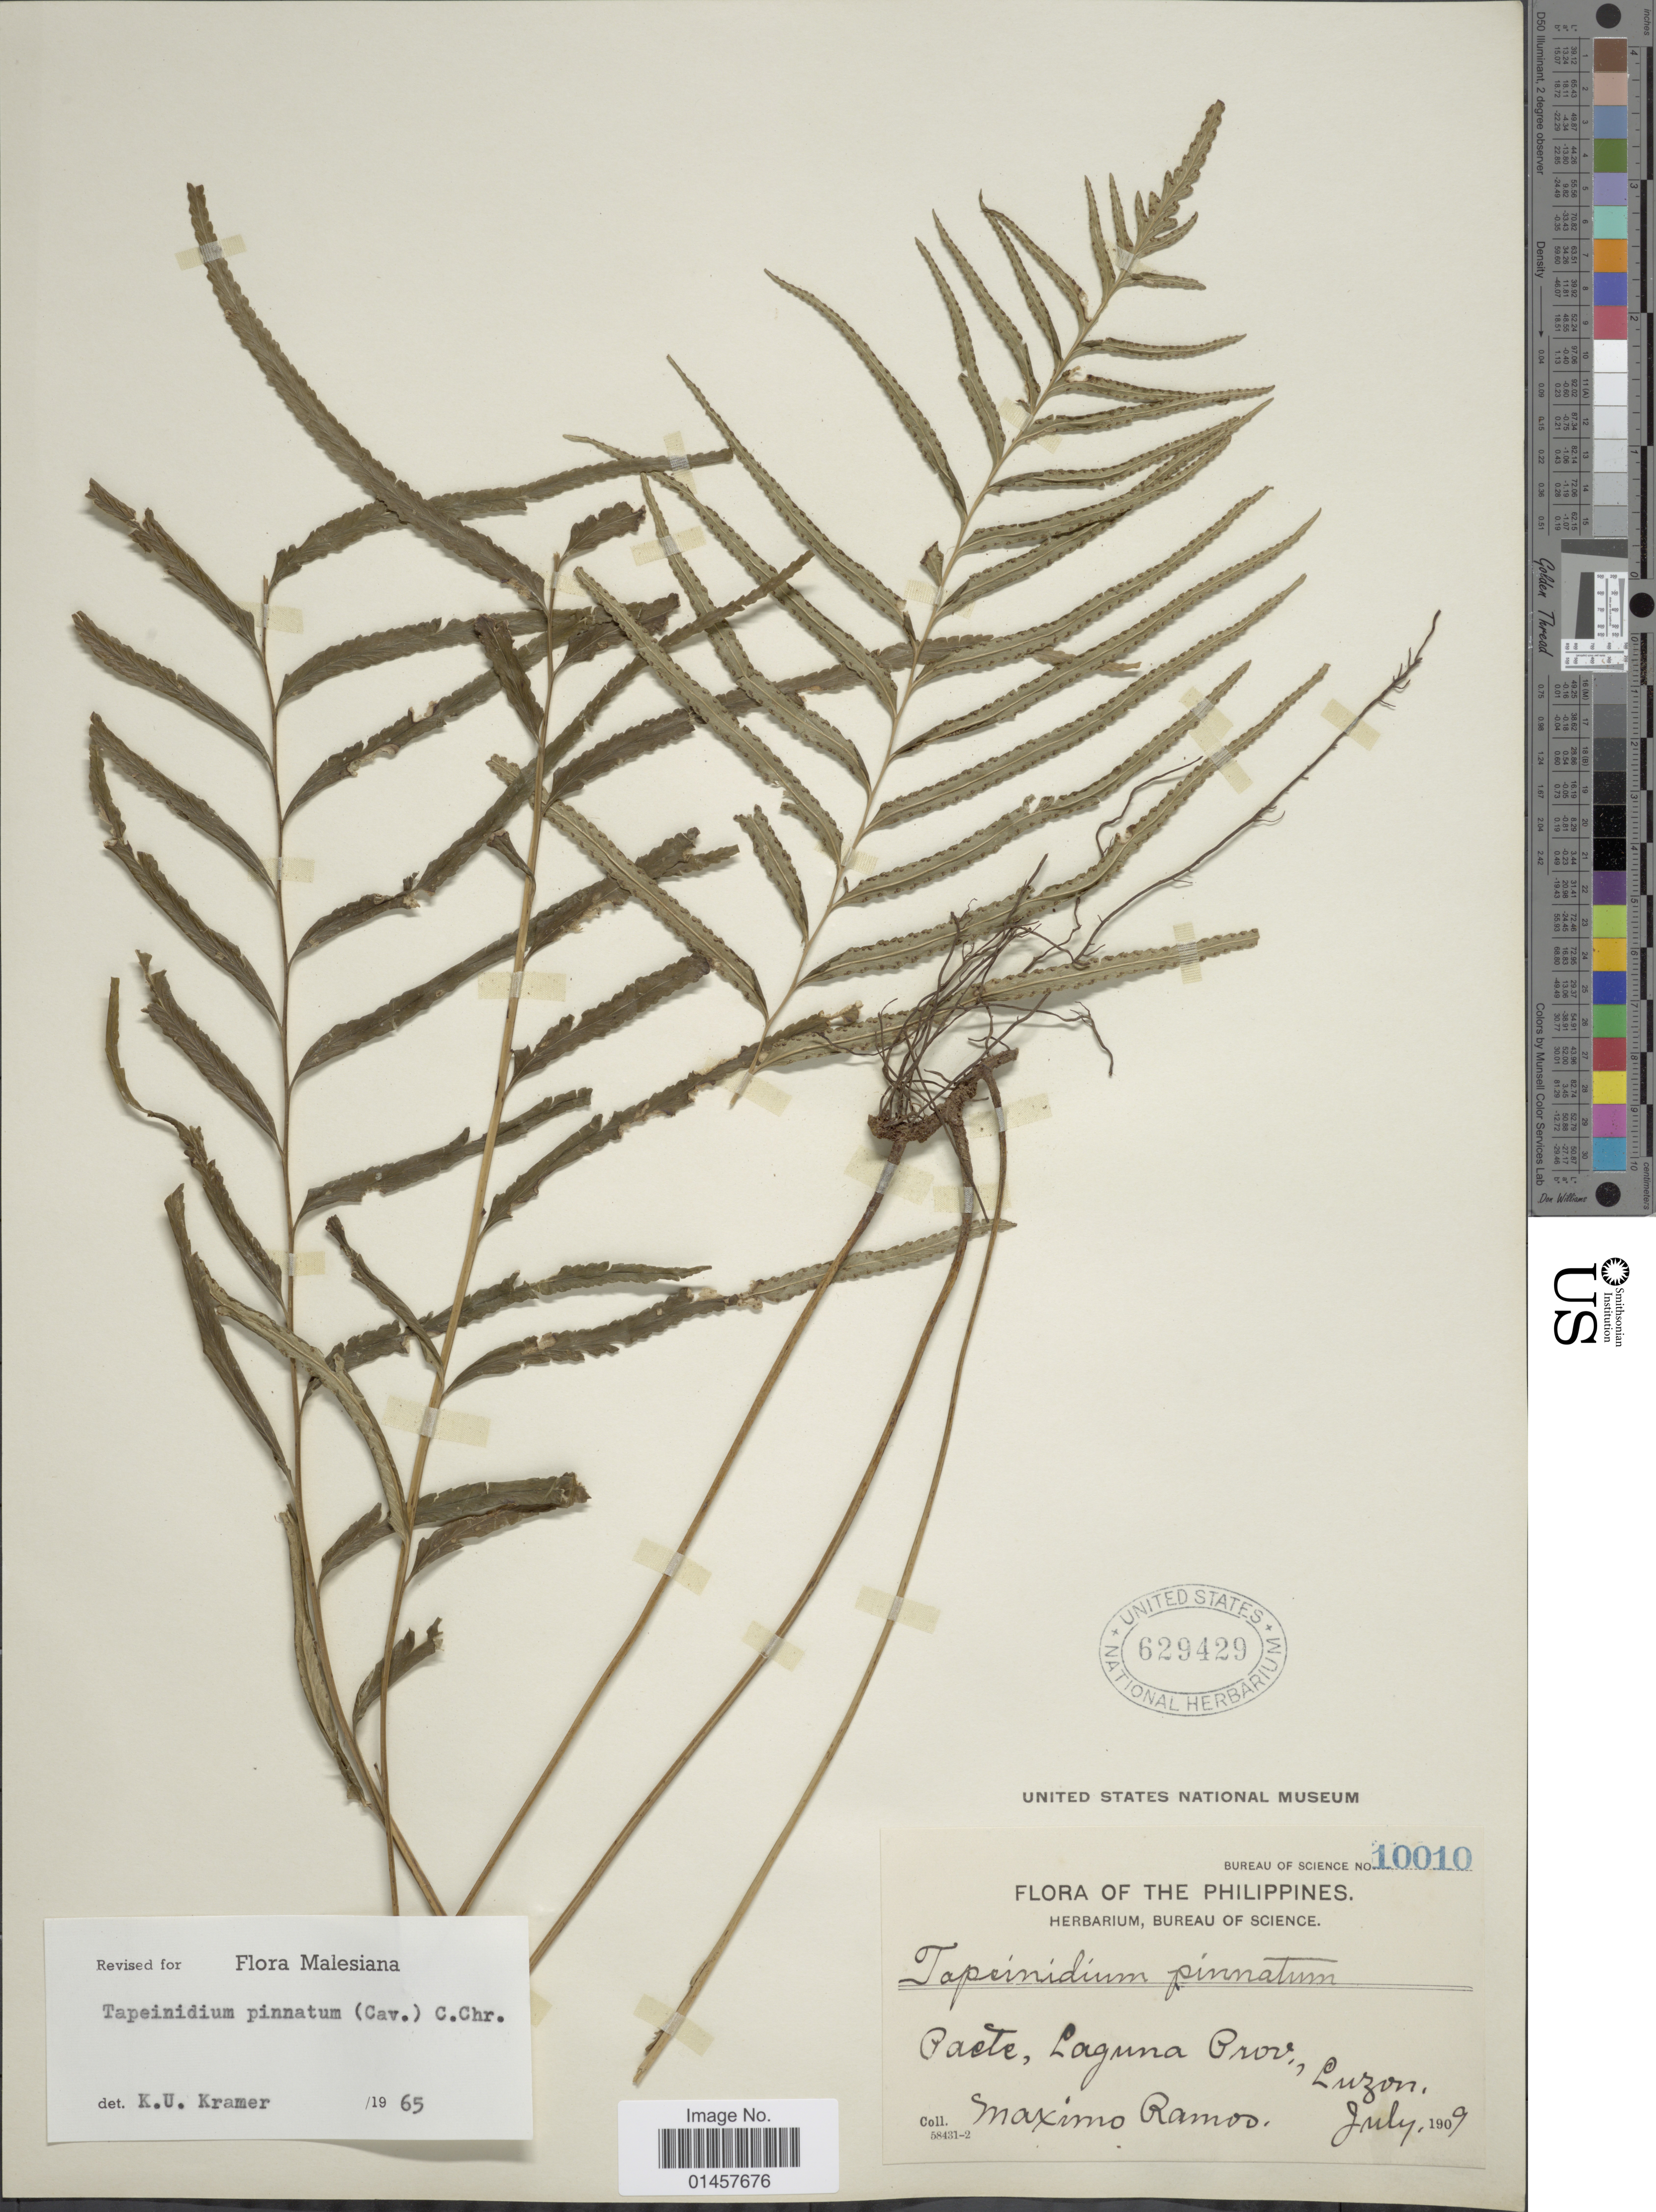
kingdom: Plantae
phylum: Tracheophyta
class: Polypodiopsida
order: Polypodiales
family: Lindsaeaceae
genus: Tapeinidium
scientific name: Tapeinidium pinnatum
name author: (Cav.) C. Chr.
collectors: M. Ramos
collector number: Bureau of Science 10010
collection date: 1909-07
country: Philippines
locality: Pacte, Laguna Prov., Luzon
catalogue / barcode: US 629429